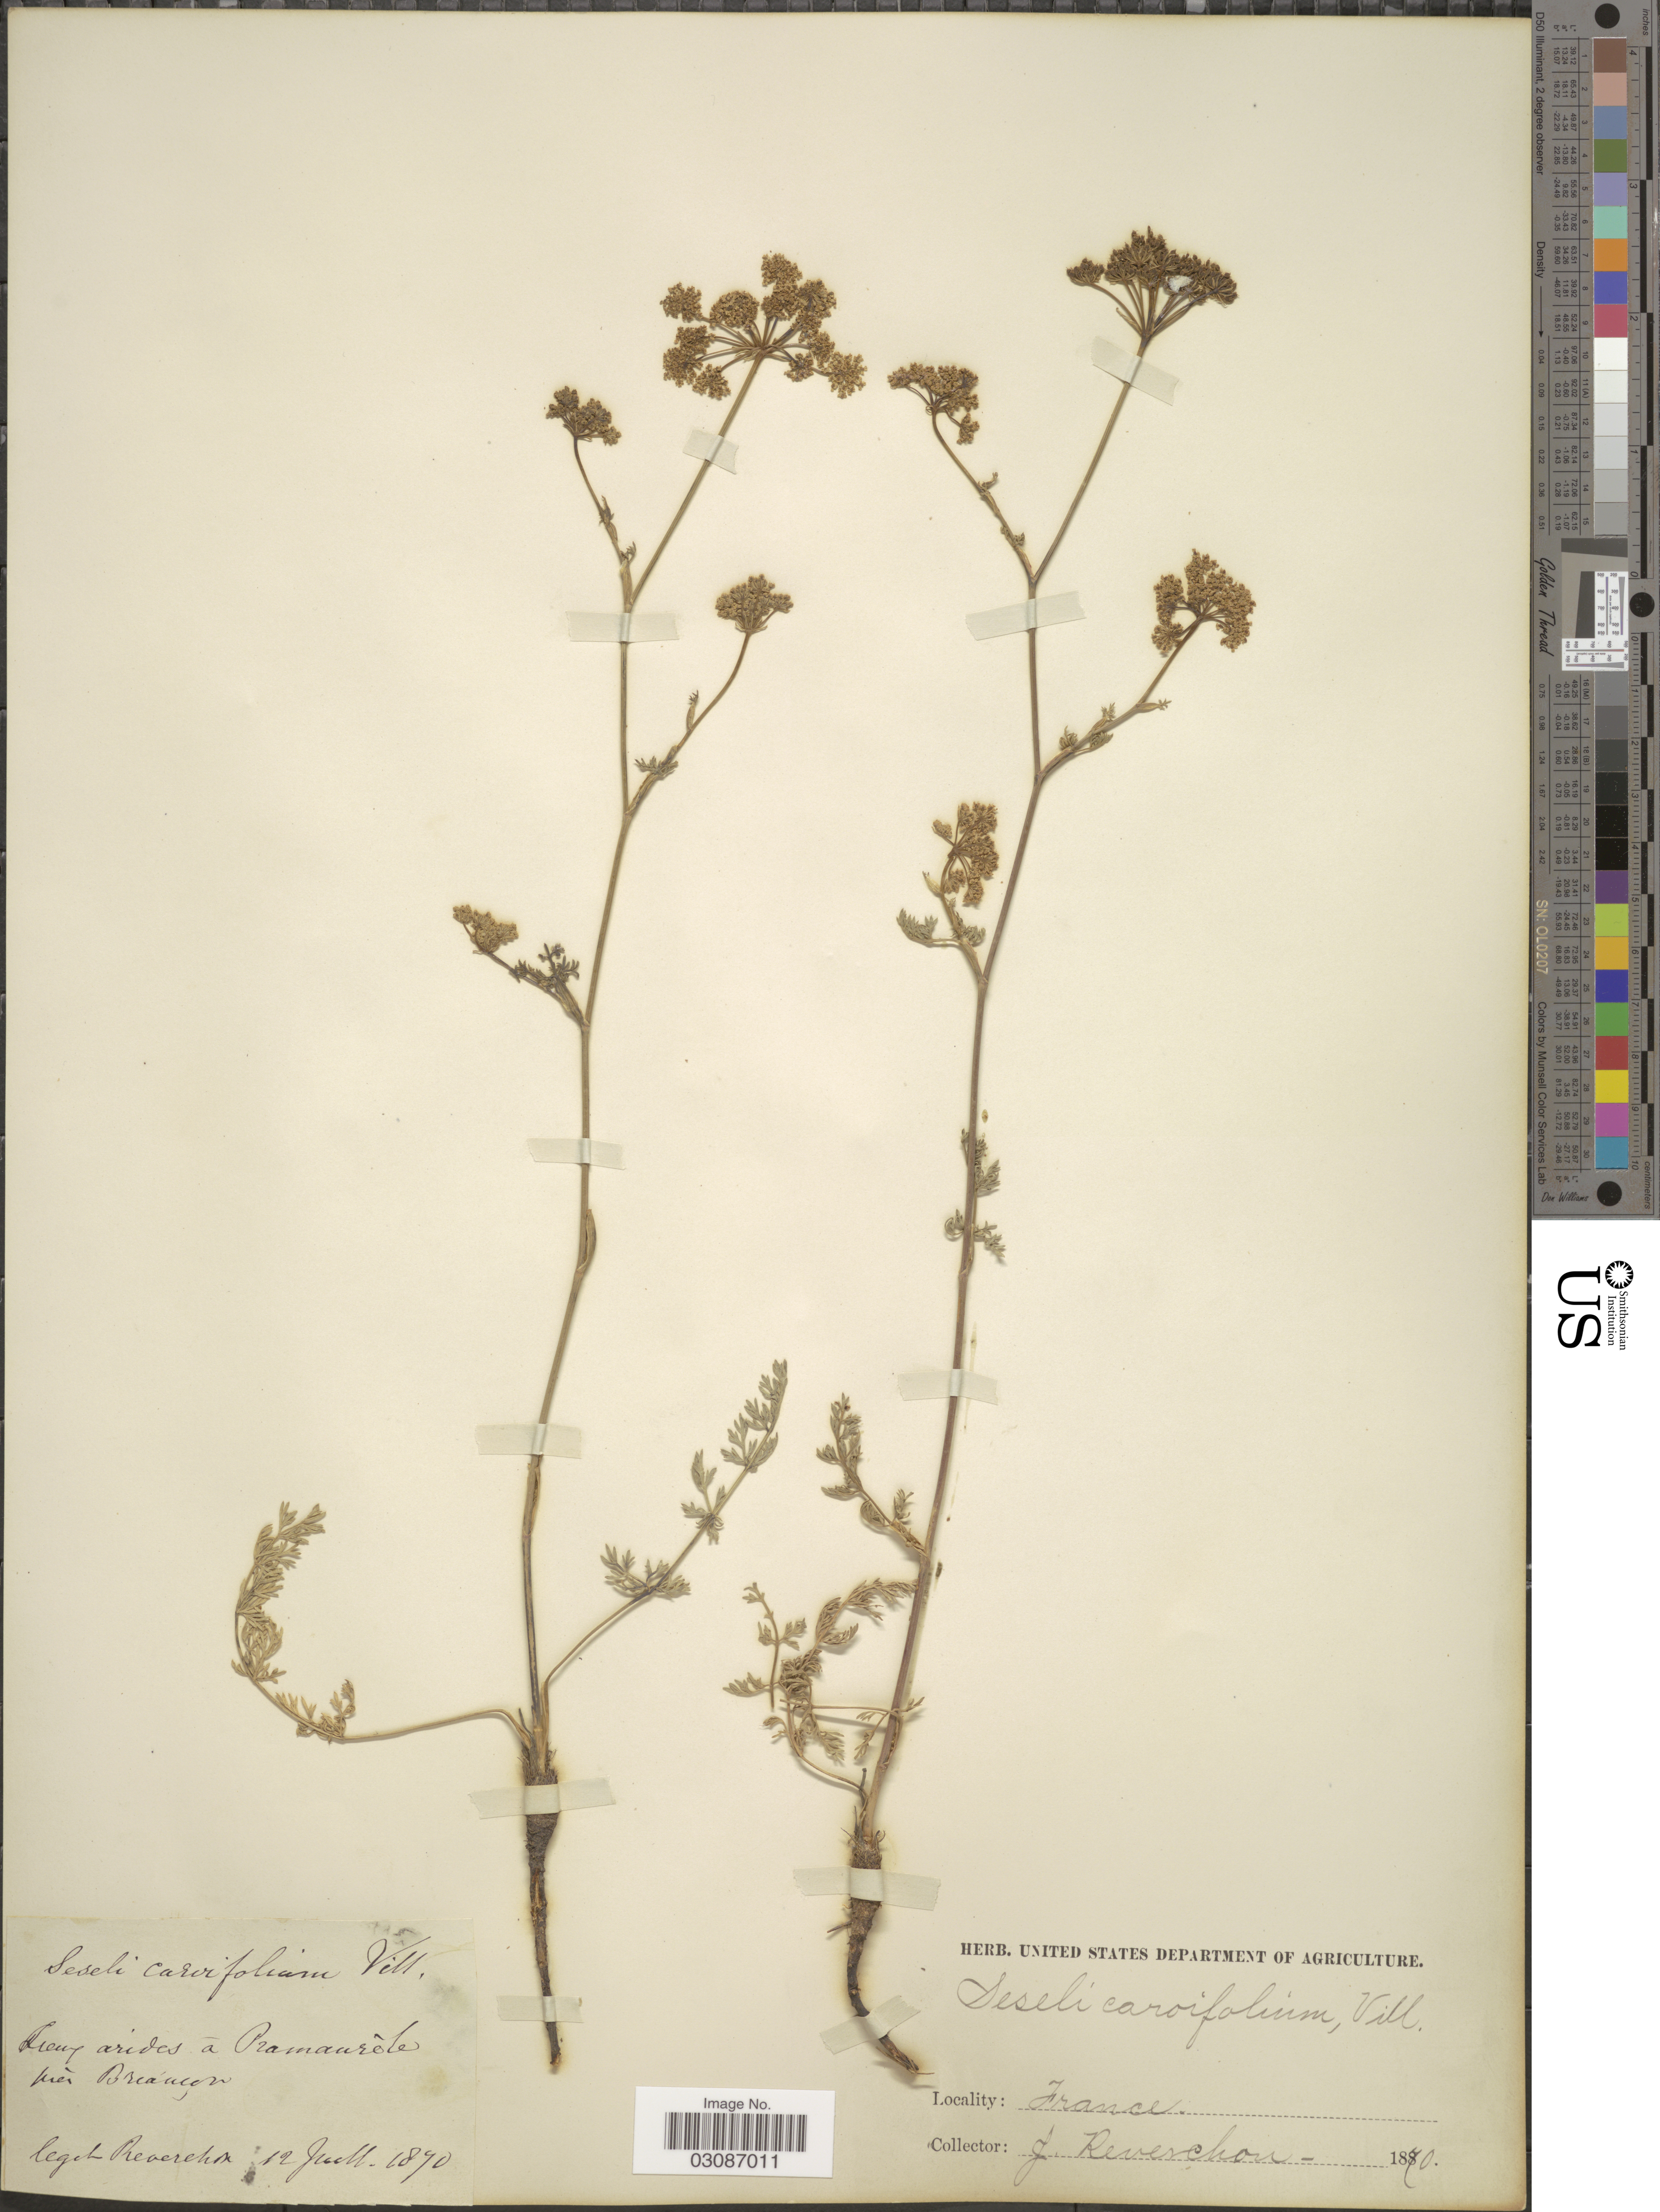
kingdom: Plantae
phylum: Tracheophyta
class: Magnoliopsida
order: Apiales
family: Apiaceae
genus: Seseli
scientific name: Seseli annuum subsp. carvifolium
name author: P. Fourn.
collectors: J. Reverchon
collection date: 1870-07-12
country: France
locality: Lieux arides á Pramanrole prés Briáncon.